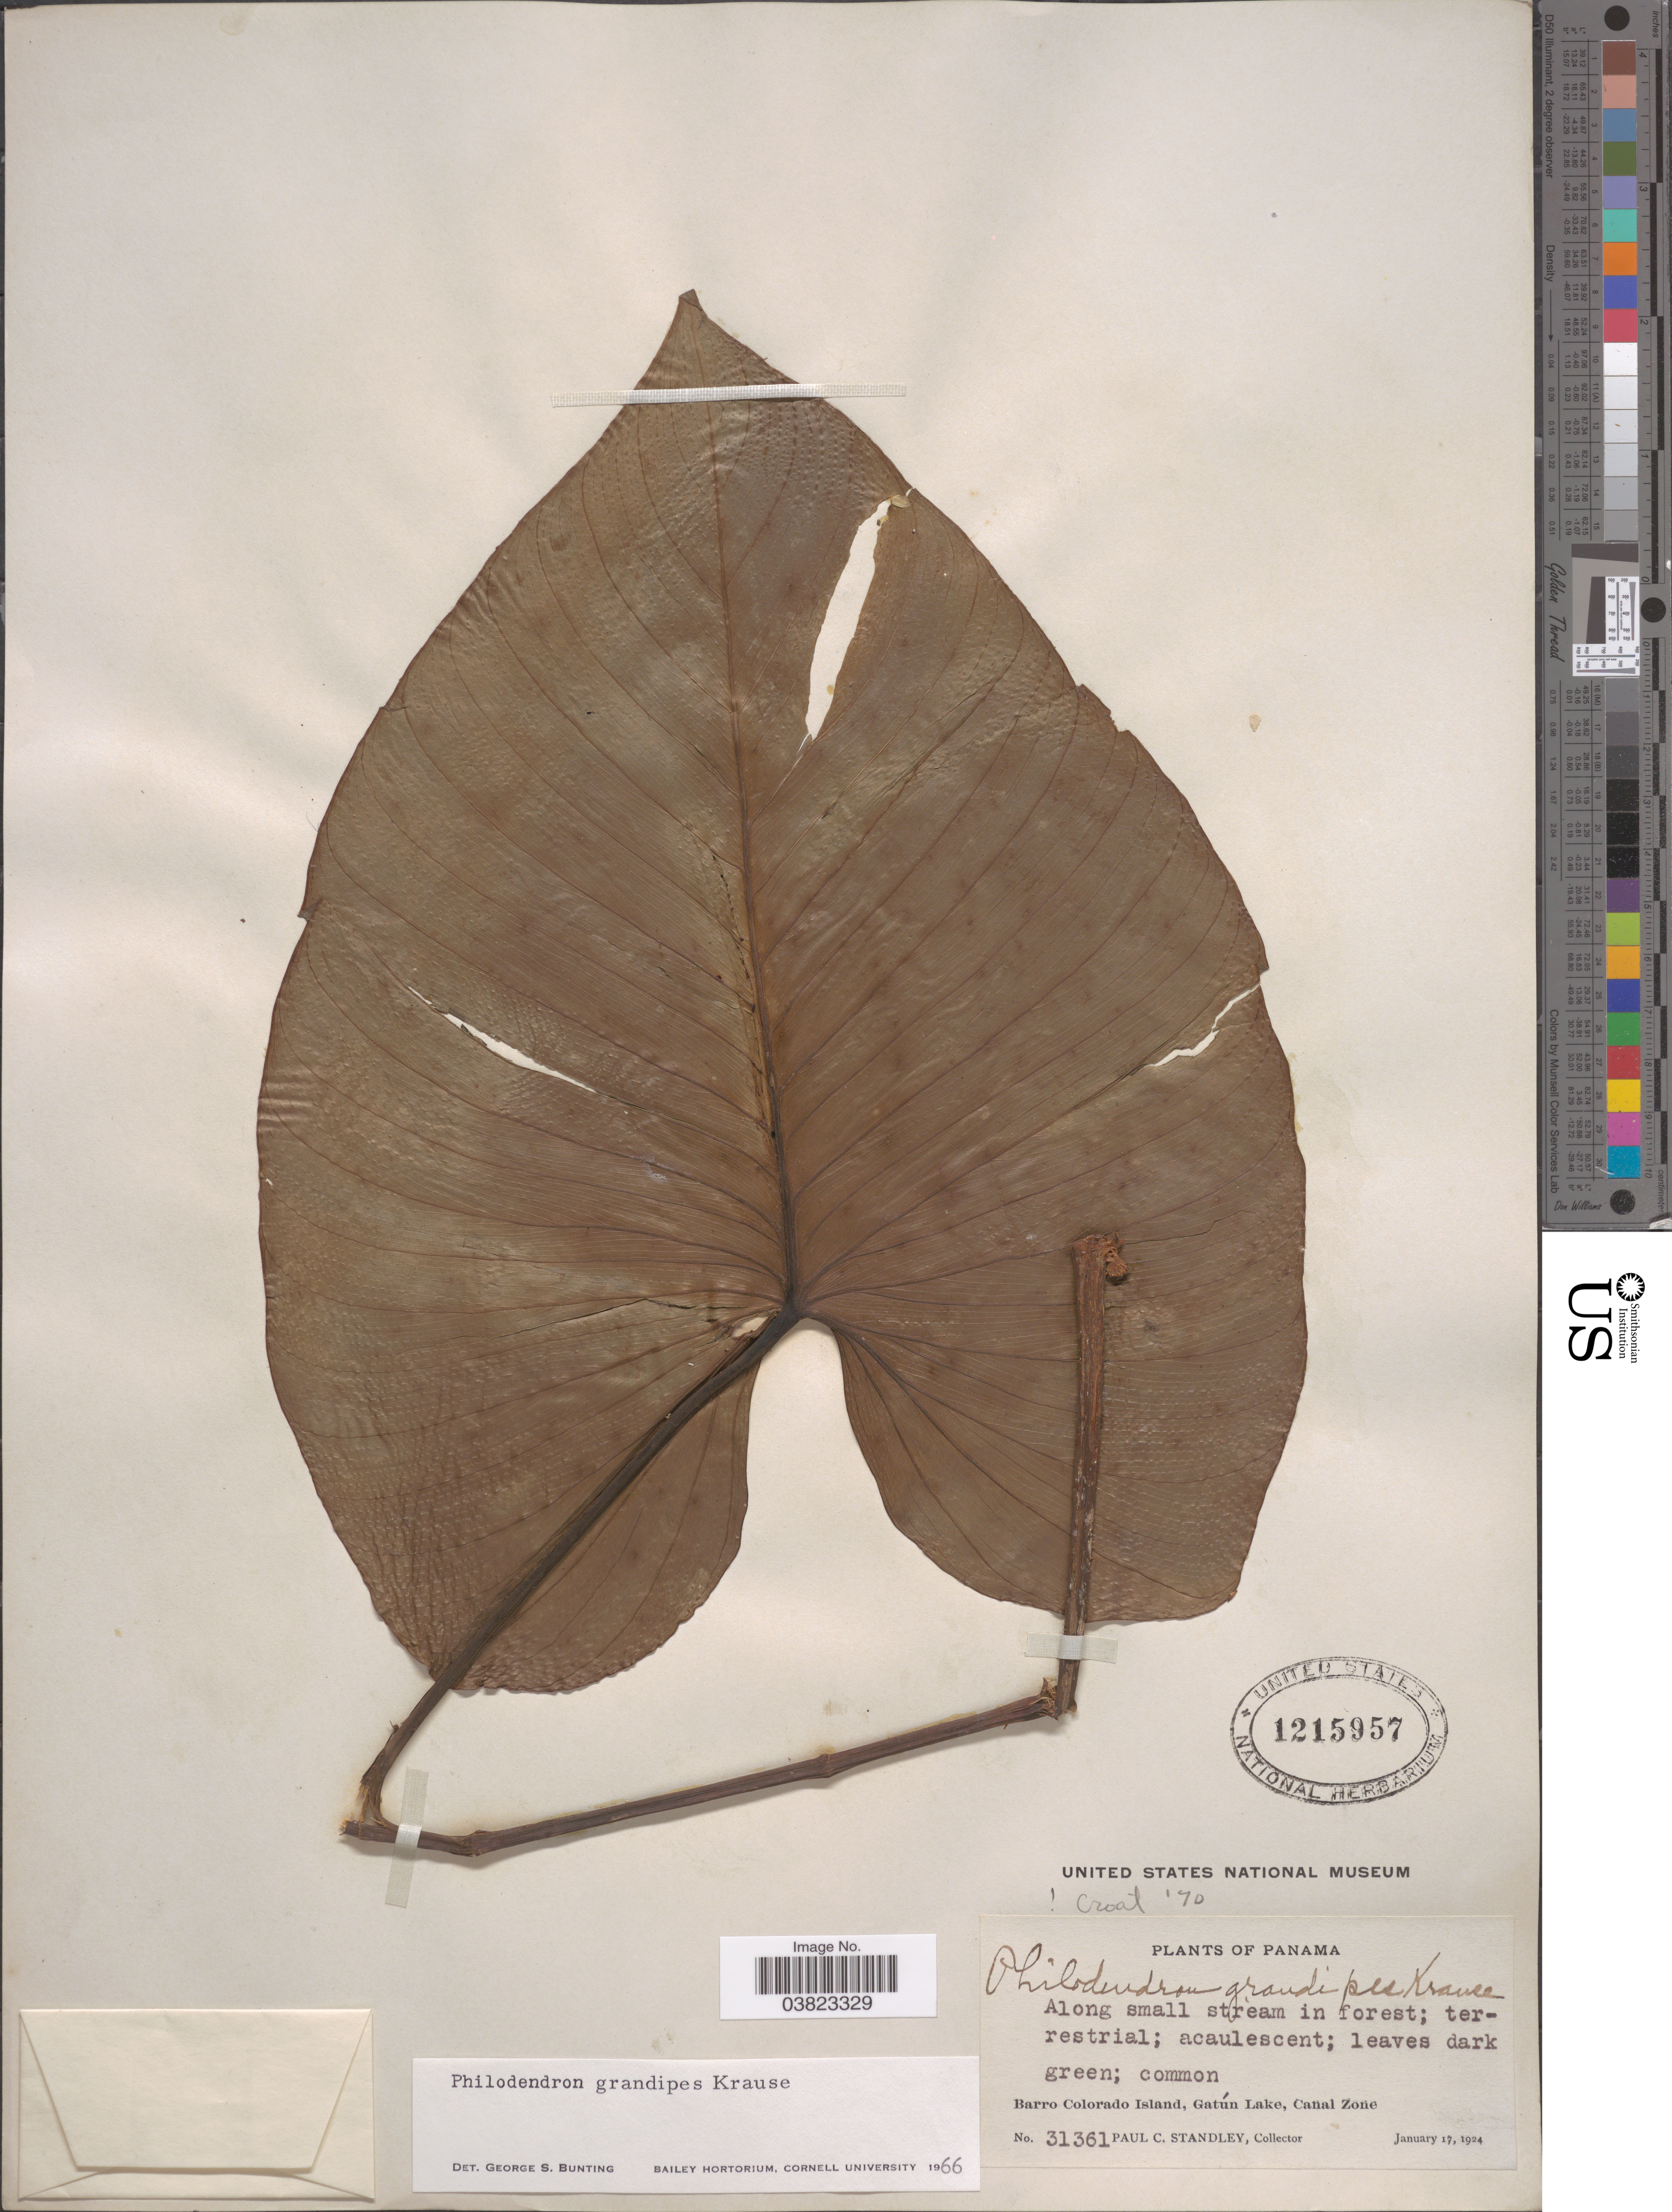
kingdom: Plantae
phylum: Tracheophyta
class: Liliopsida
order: Alismatales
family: Araceae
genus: Philodendron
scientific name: Philodendron grandipes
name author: K. Krause in Engl.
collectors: P. C. Standley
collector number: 31361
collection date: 1924-01-17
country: Panama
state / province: Panamá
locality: Barro Colorado Island, Gatún Lake, Canal Zone.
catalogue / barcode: US 1215957